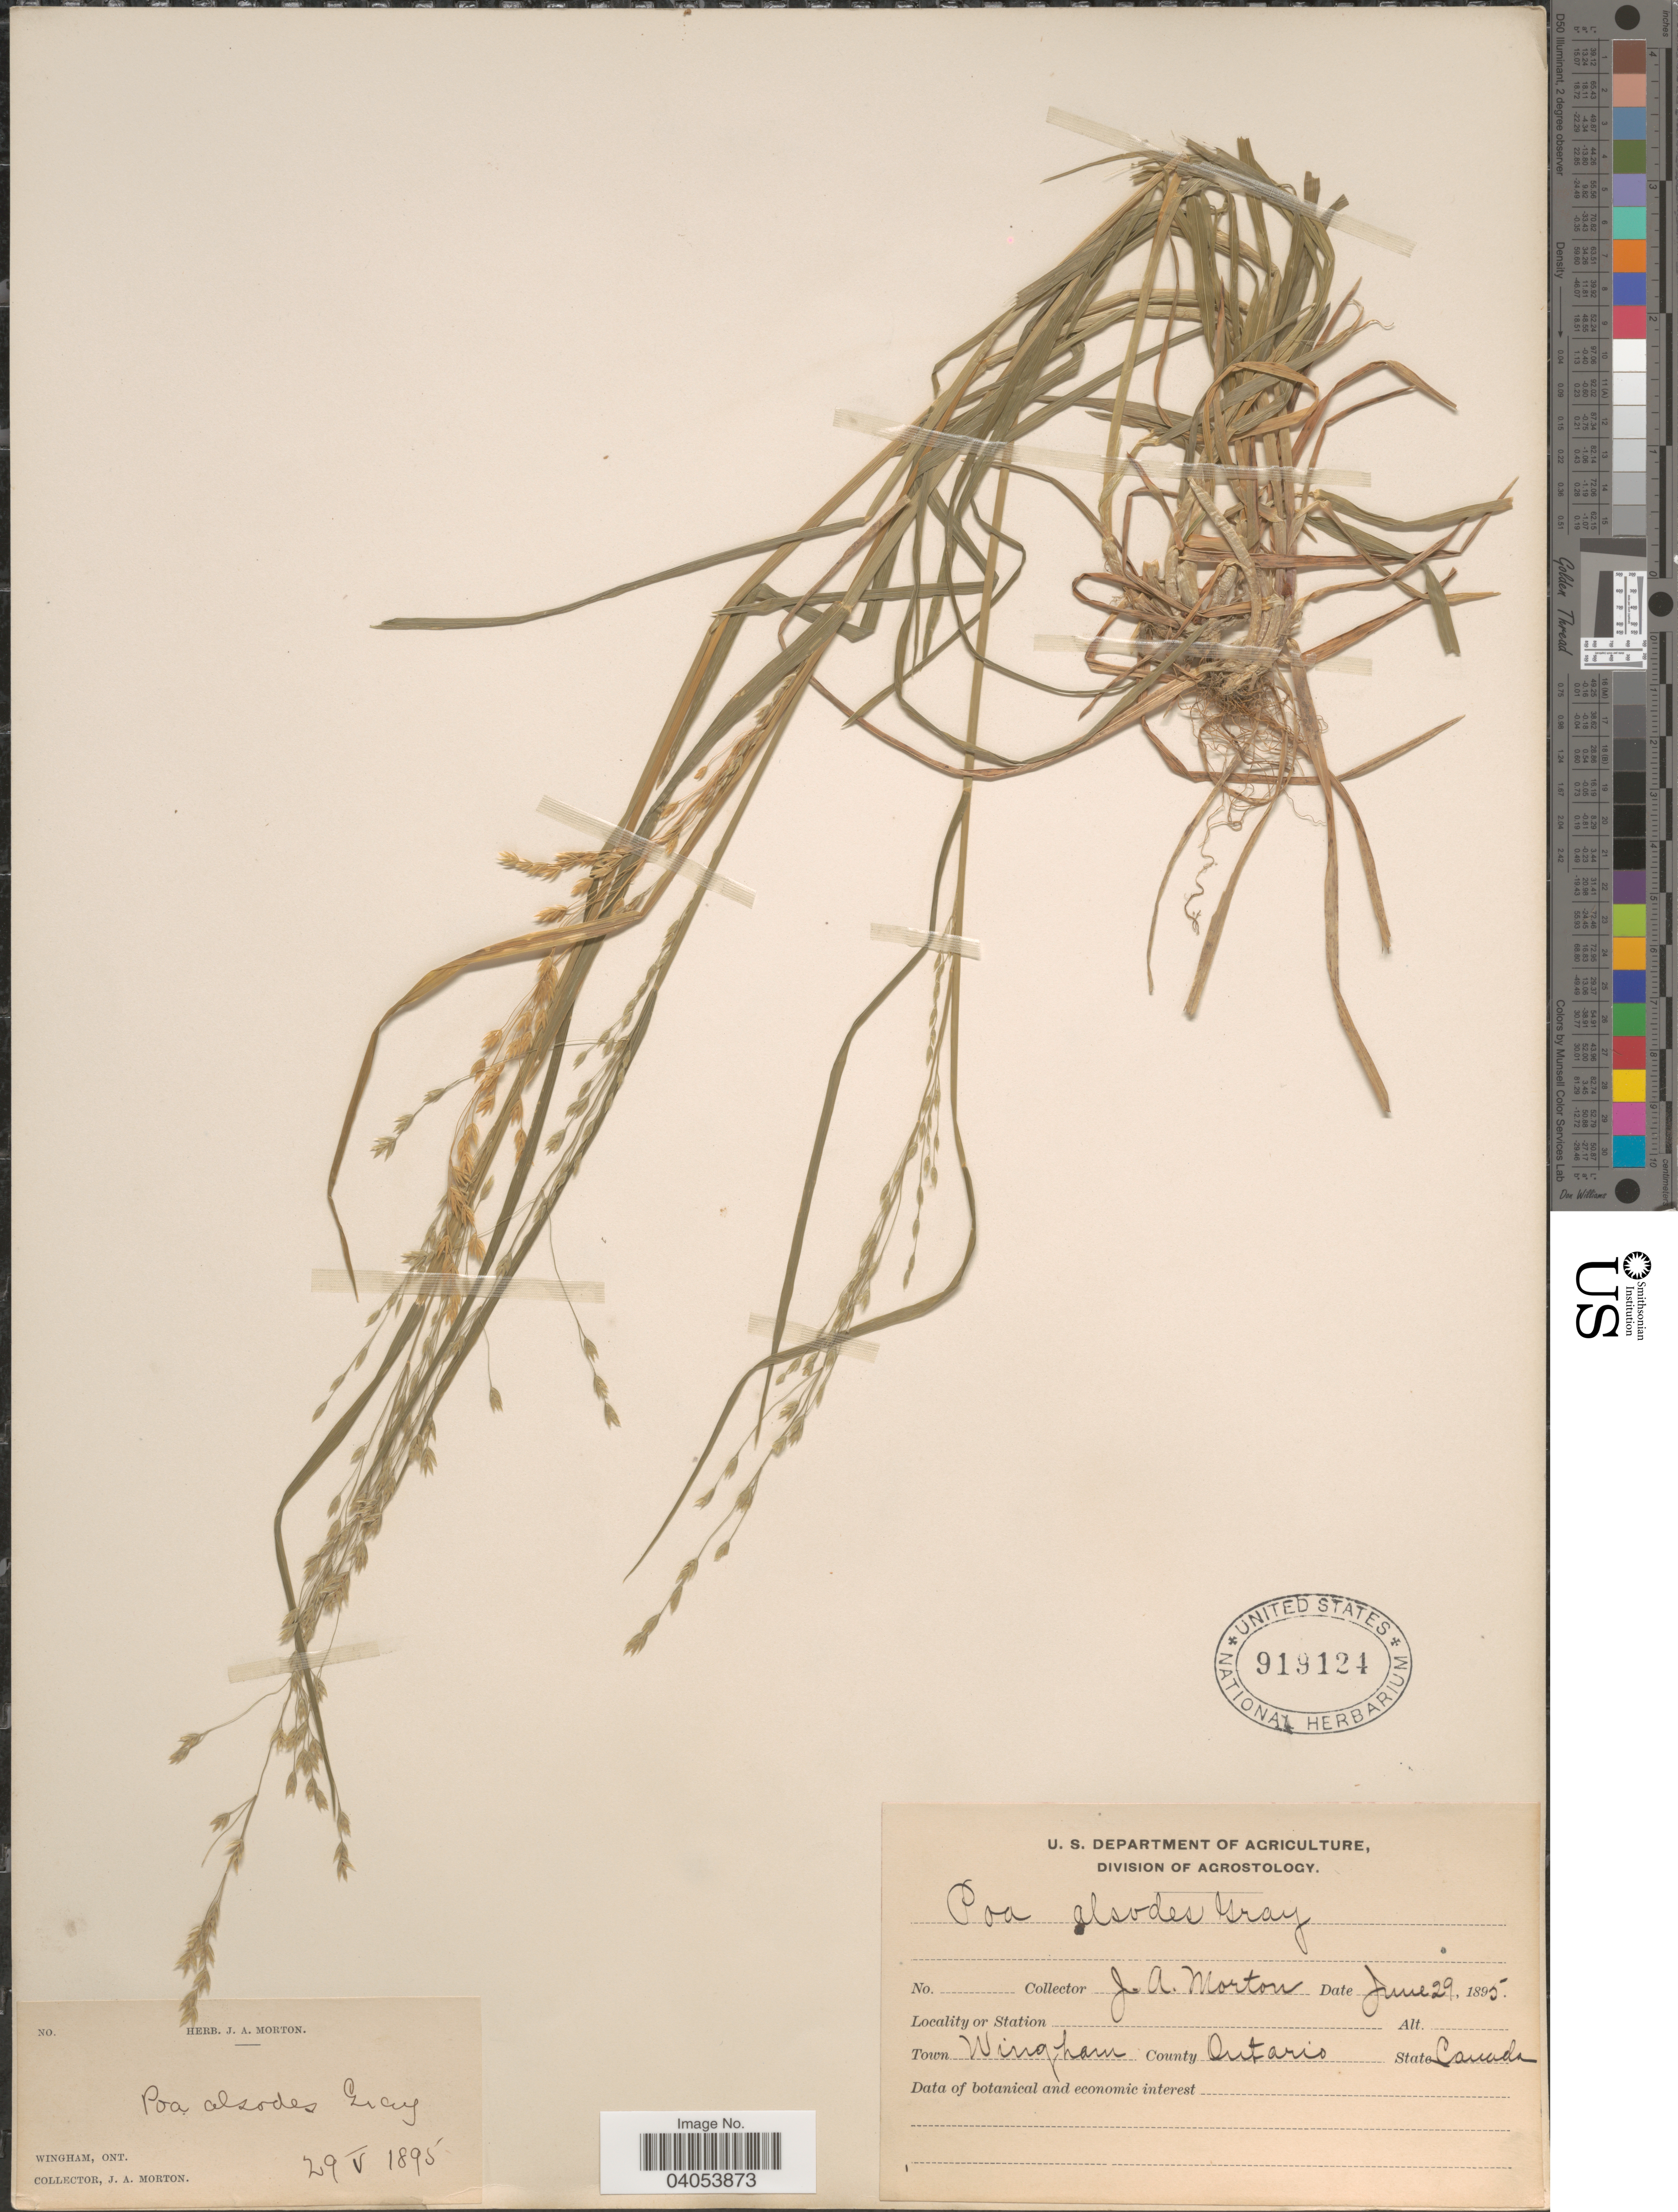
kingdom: Plantae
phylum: Tracheophyta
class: Liliopsida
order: Poales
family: Poaceae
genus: Poa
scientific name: Poa alsodes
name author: A. Gray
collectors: J. A. Morton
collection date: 1895-06-29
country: Canada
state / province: Ontario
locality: Town Wingham.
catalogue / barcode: US 919124